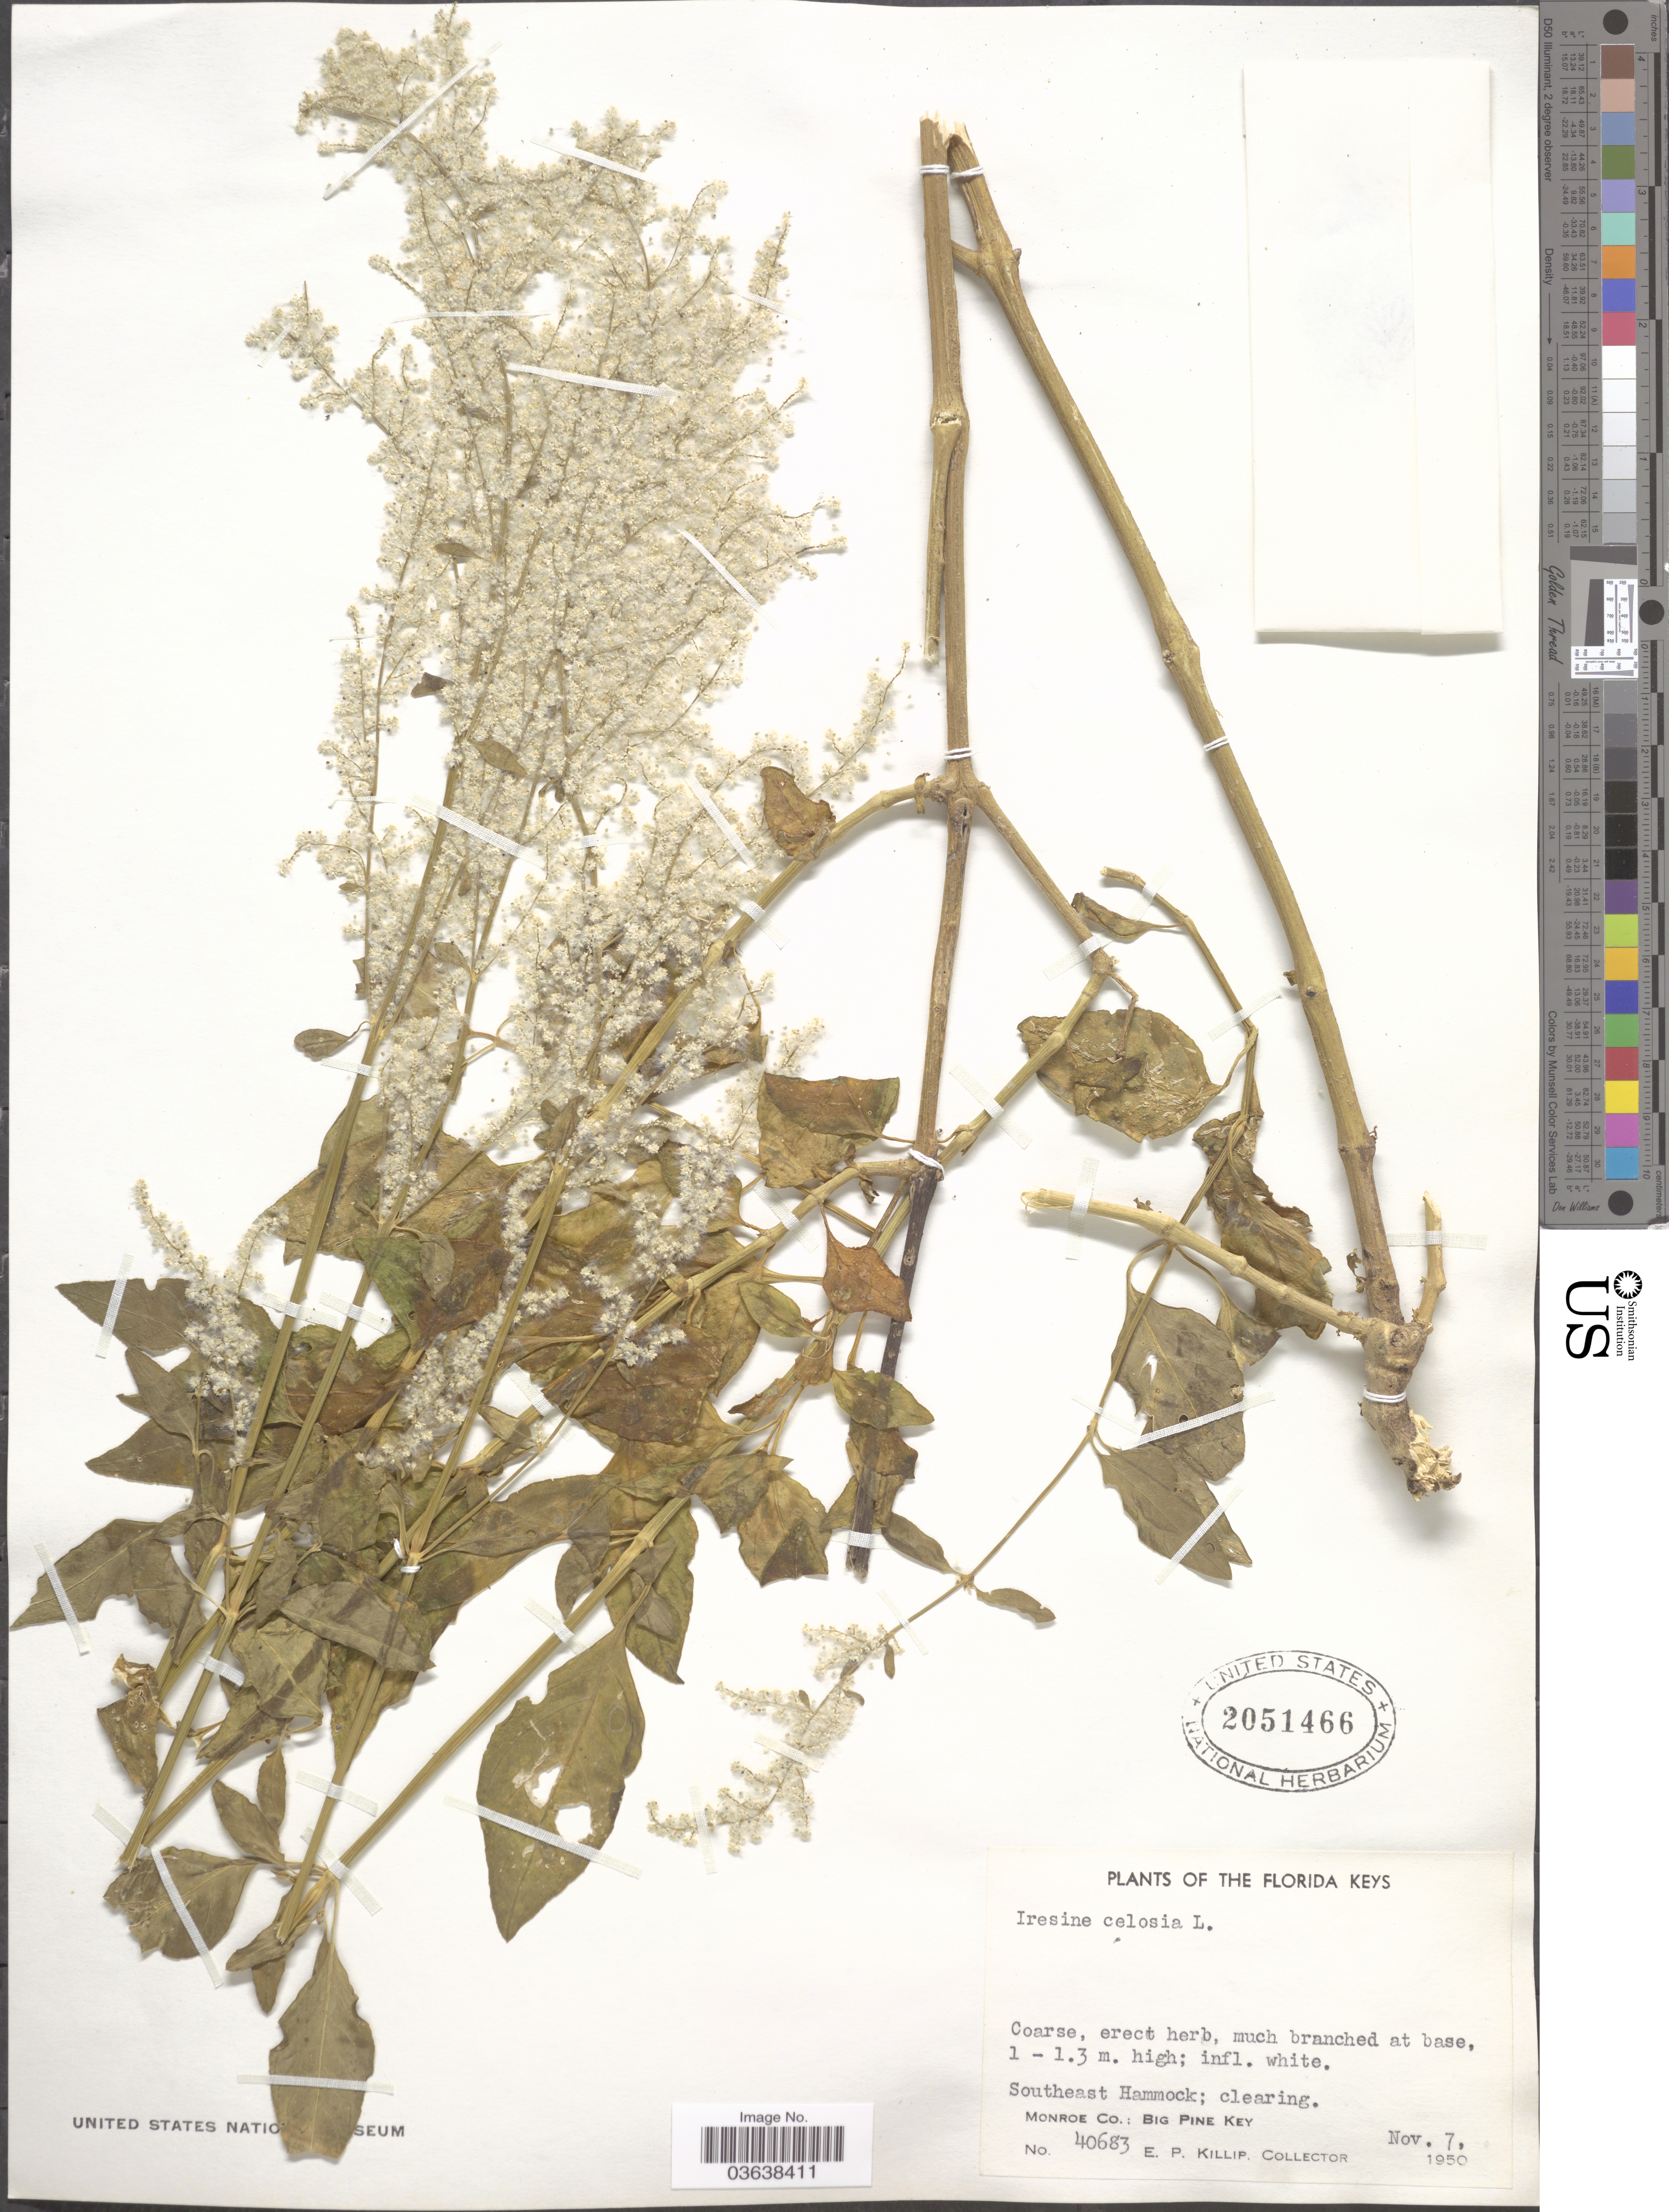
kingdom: Plantae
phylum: Tracheophyta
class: Magnoliopsida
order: Caryophyllales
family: Amaranthaceae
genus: Iresine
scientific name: Iresine celosia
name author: L.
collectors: E. P. Killip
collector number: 40683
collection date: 1950-11-07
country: United States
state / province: Florida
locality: The Florida Keys. Southeast Hammock. Monroe Co.: Big Pine Key.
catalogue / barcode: US 2051466